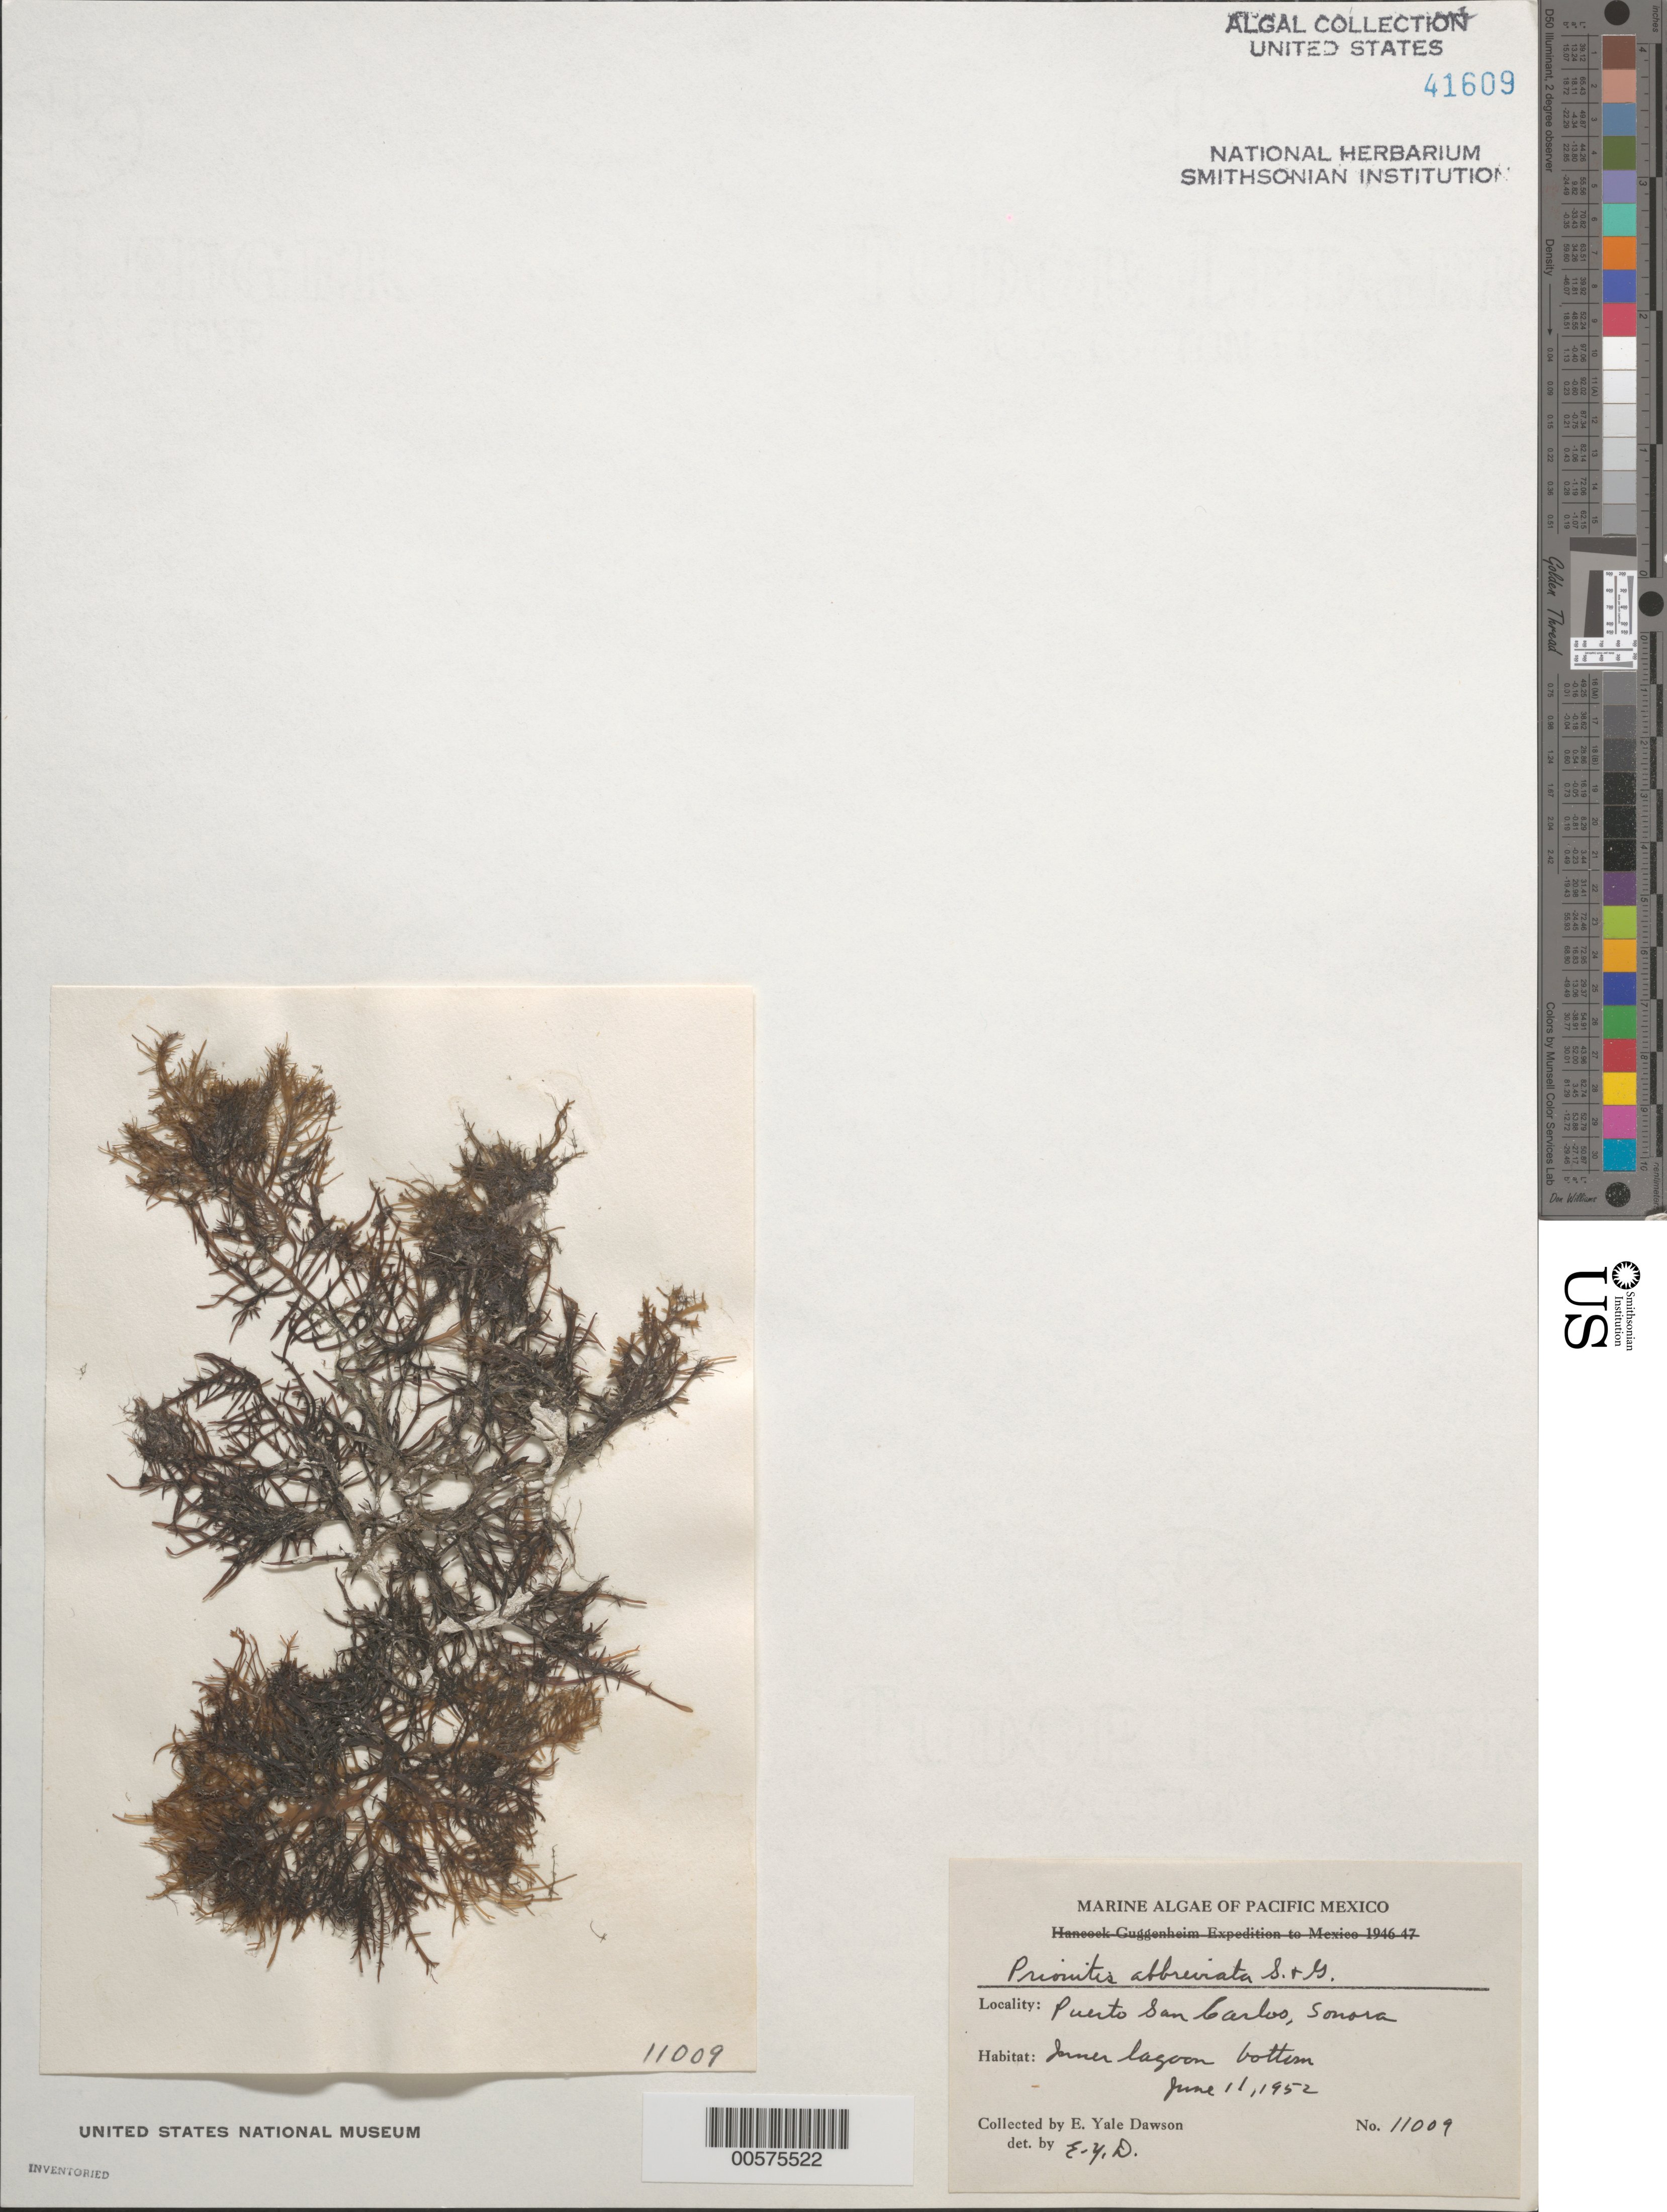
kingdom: Plantae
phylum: Rhodophyta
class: Florideophyceae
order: Cryptonemiales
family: Cryptonemiaceae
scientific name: Prionitis abbreviata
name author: Setchell & N.L. Gardner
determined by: Dawson, E. Y.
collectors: E. Y. Dawson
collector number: EYD 11009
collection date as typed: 11 Jun 1952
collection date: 1952-06-11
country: Mexico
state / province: Sonora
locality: Puerto San Carlos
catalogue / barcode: US 41609